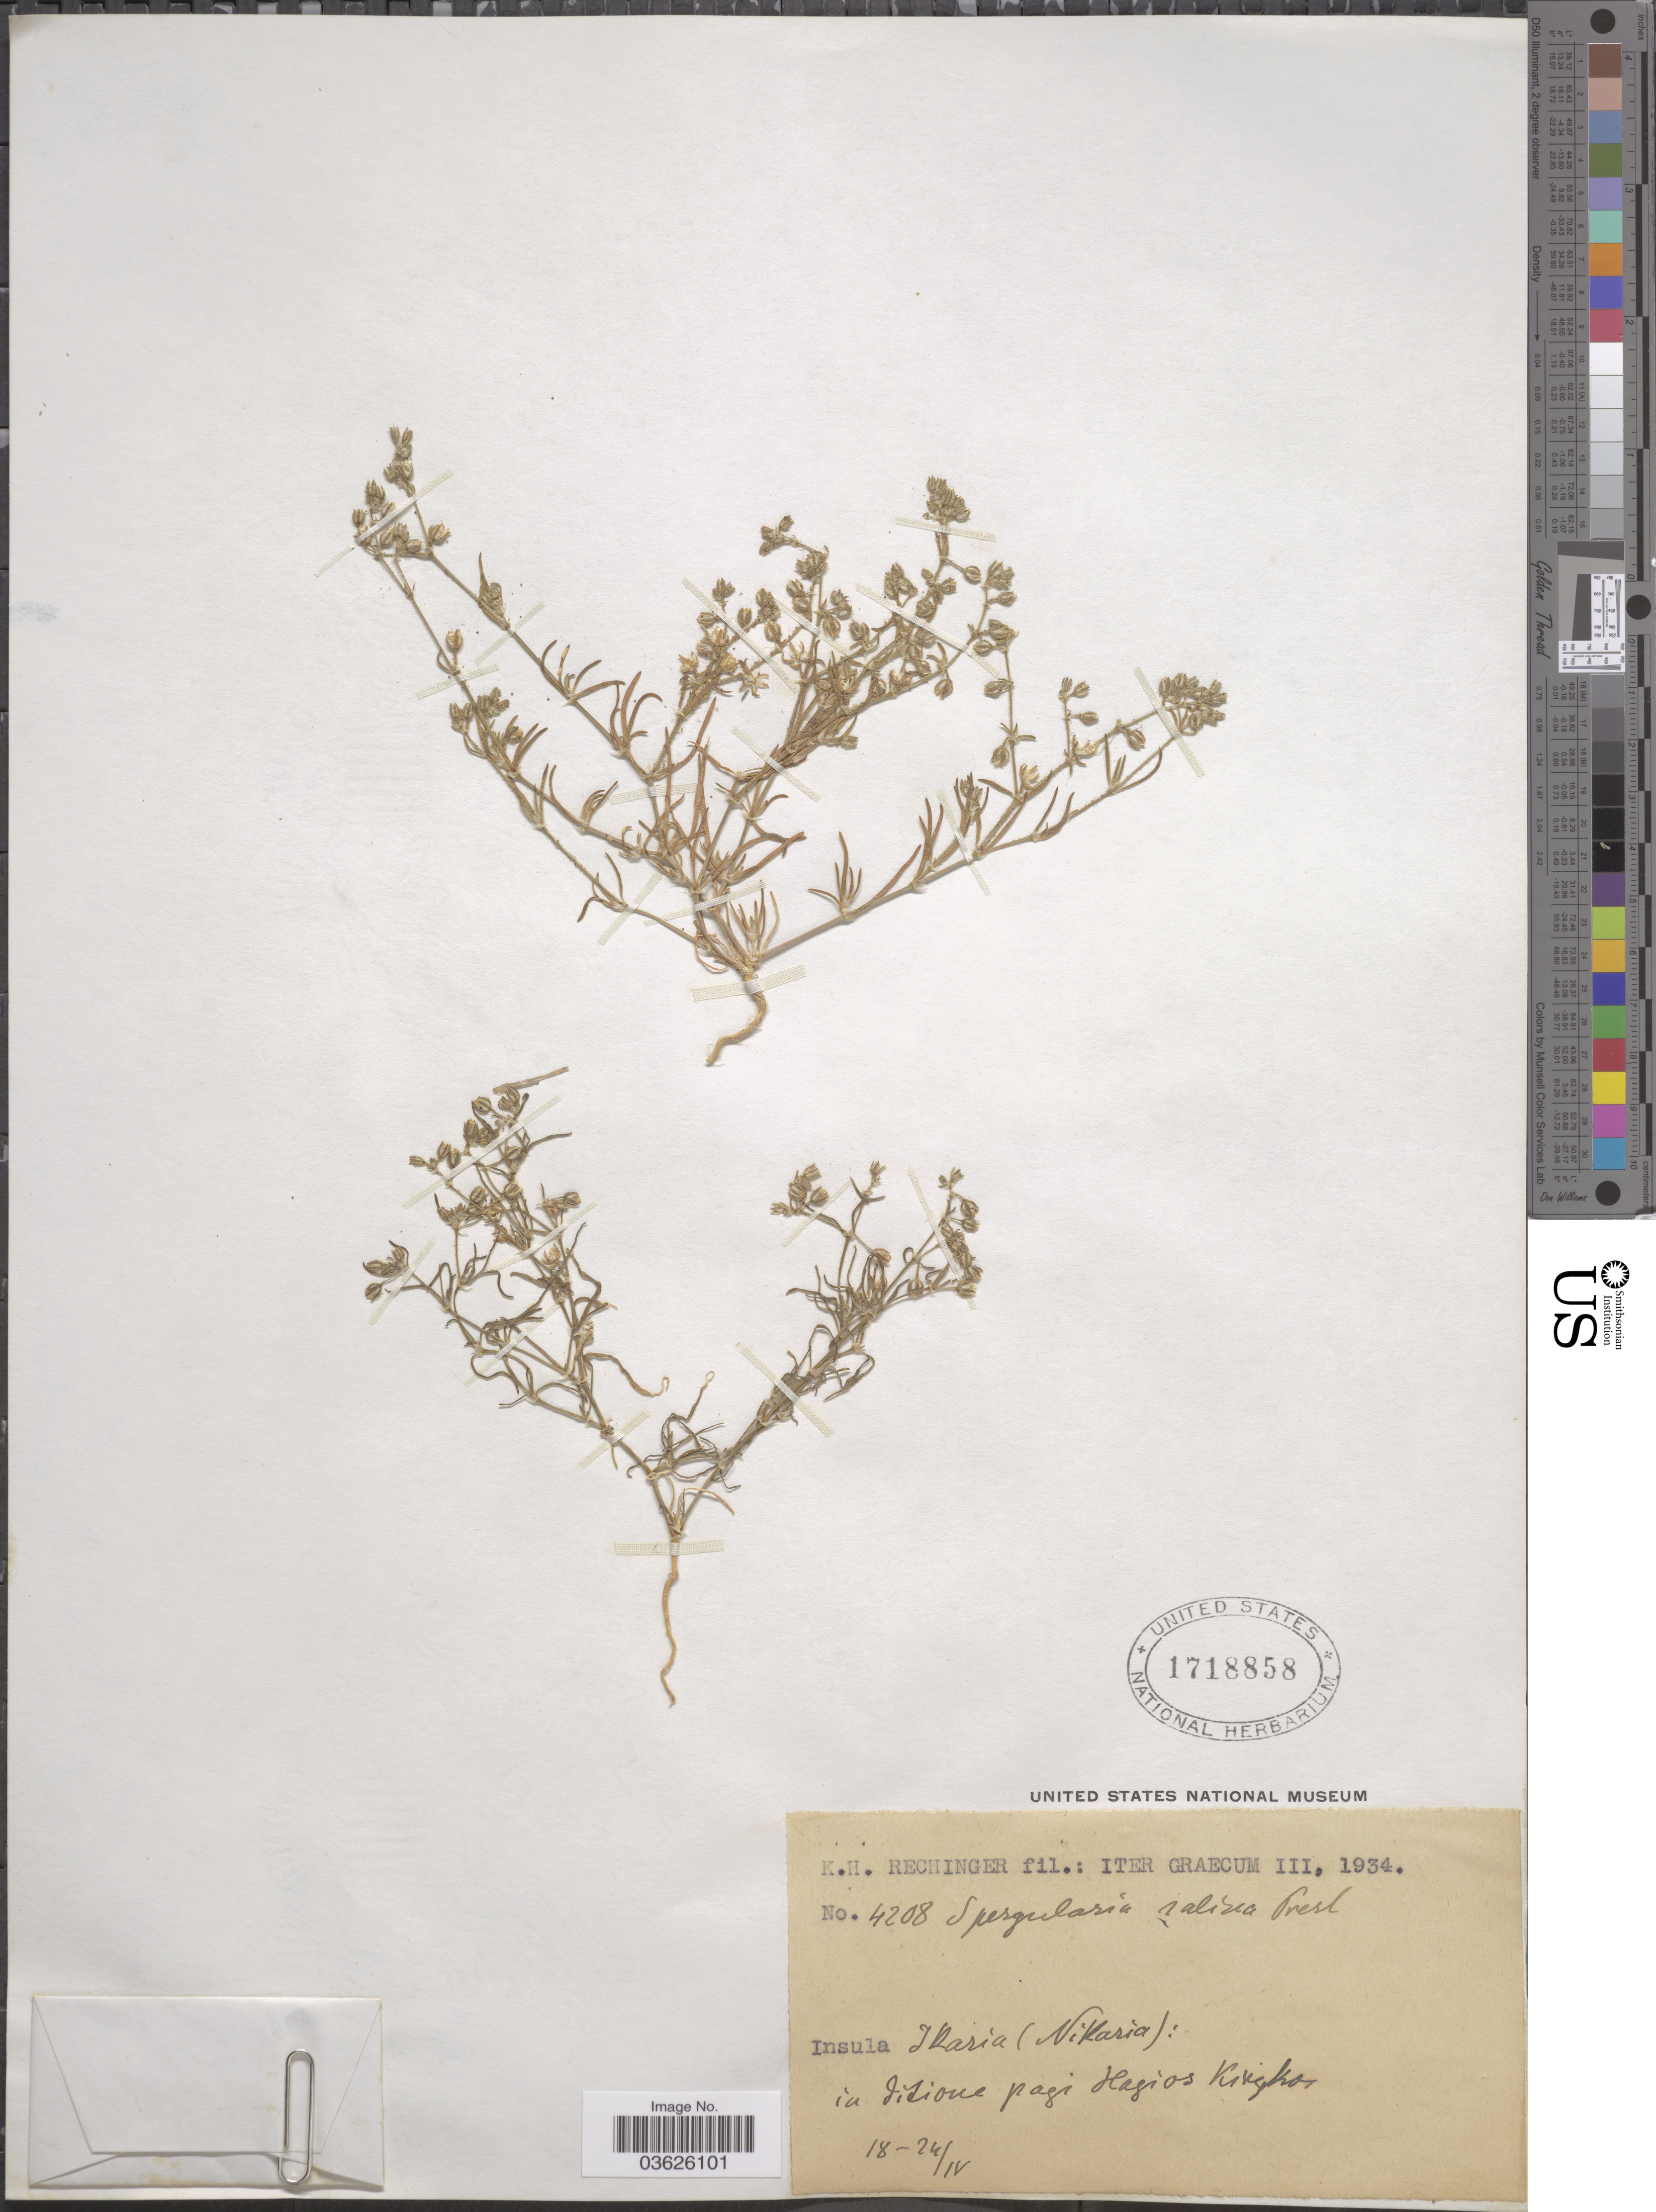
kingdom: Plantae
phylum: Tracheophyta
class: Magnoliopsida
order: Caryophyllales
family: Caryophyllaceae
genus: Tissa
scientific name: Tissa salina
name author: (J. Presl & C. Presl) Britton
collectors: K. H. Rechinger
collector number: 4208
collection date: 1934-04-18/1934-04-24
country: Greece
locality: Graecum. Insula Ikaria (Nikaria): in ditione pagi Hagios Kirykos.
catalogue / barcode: US 1718858